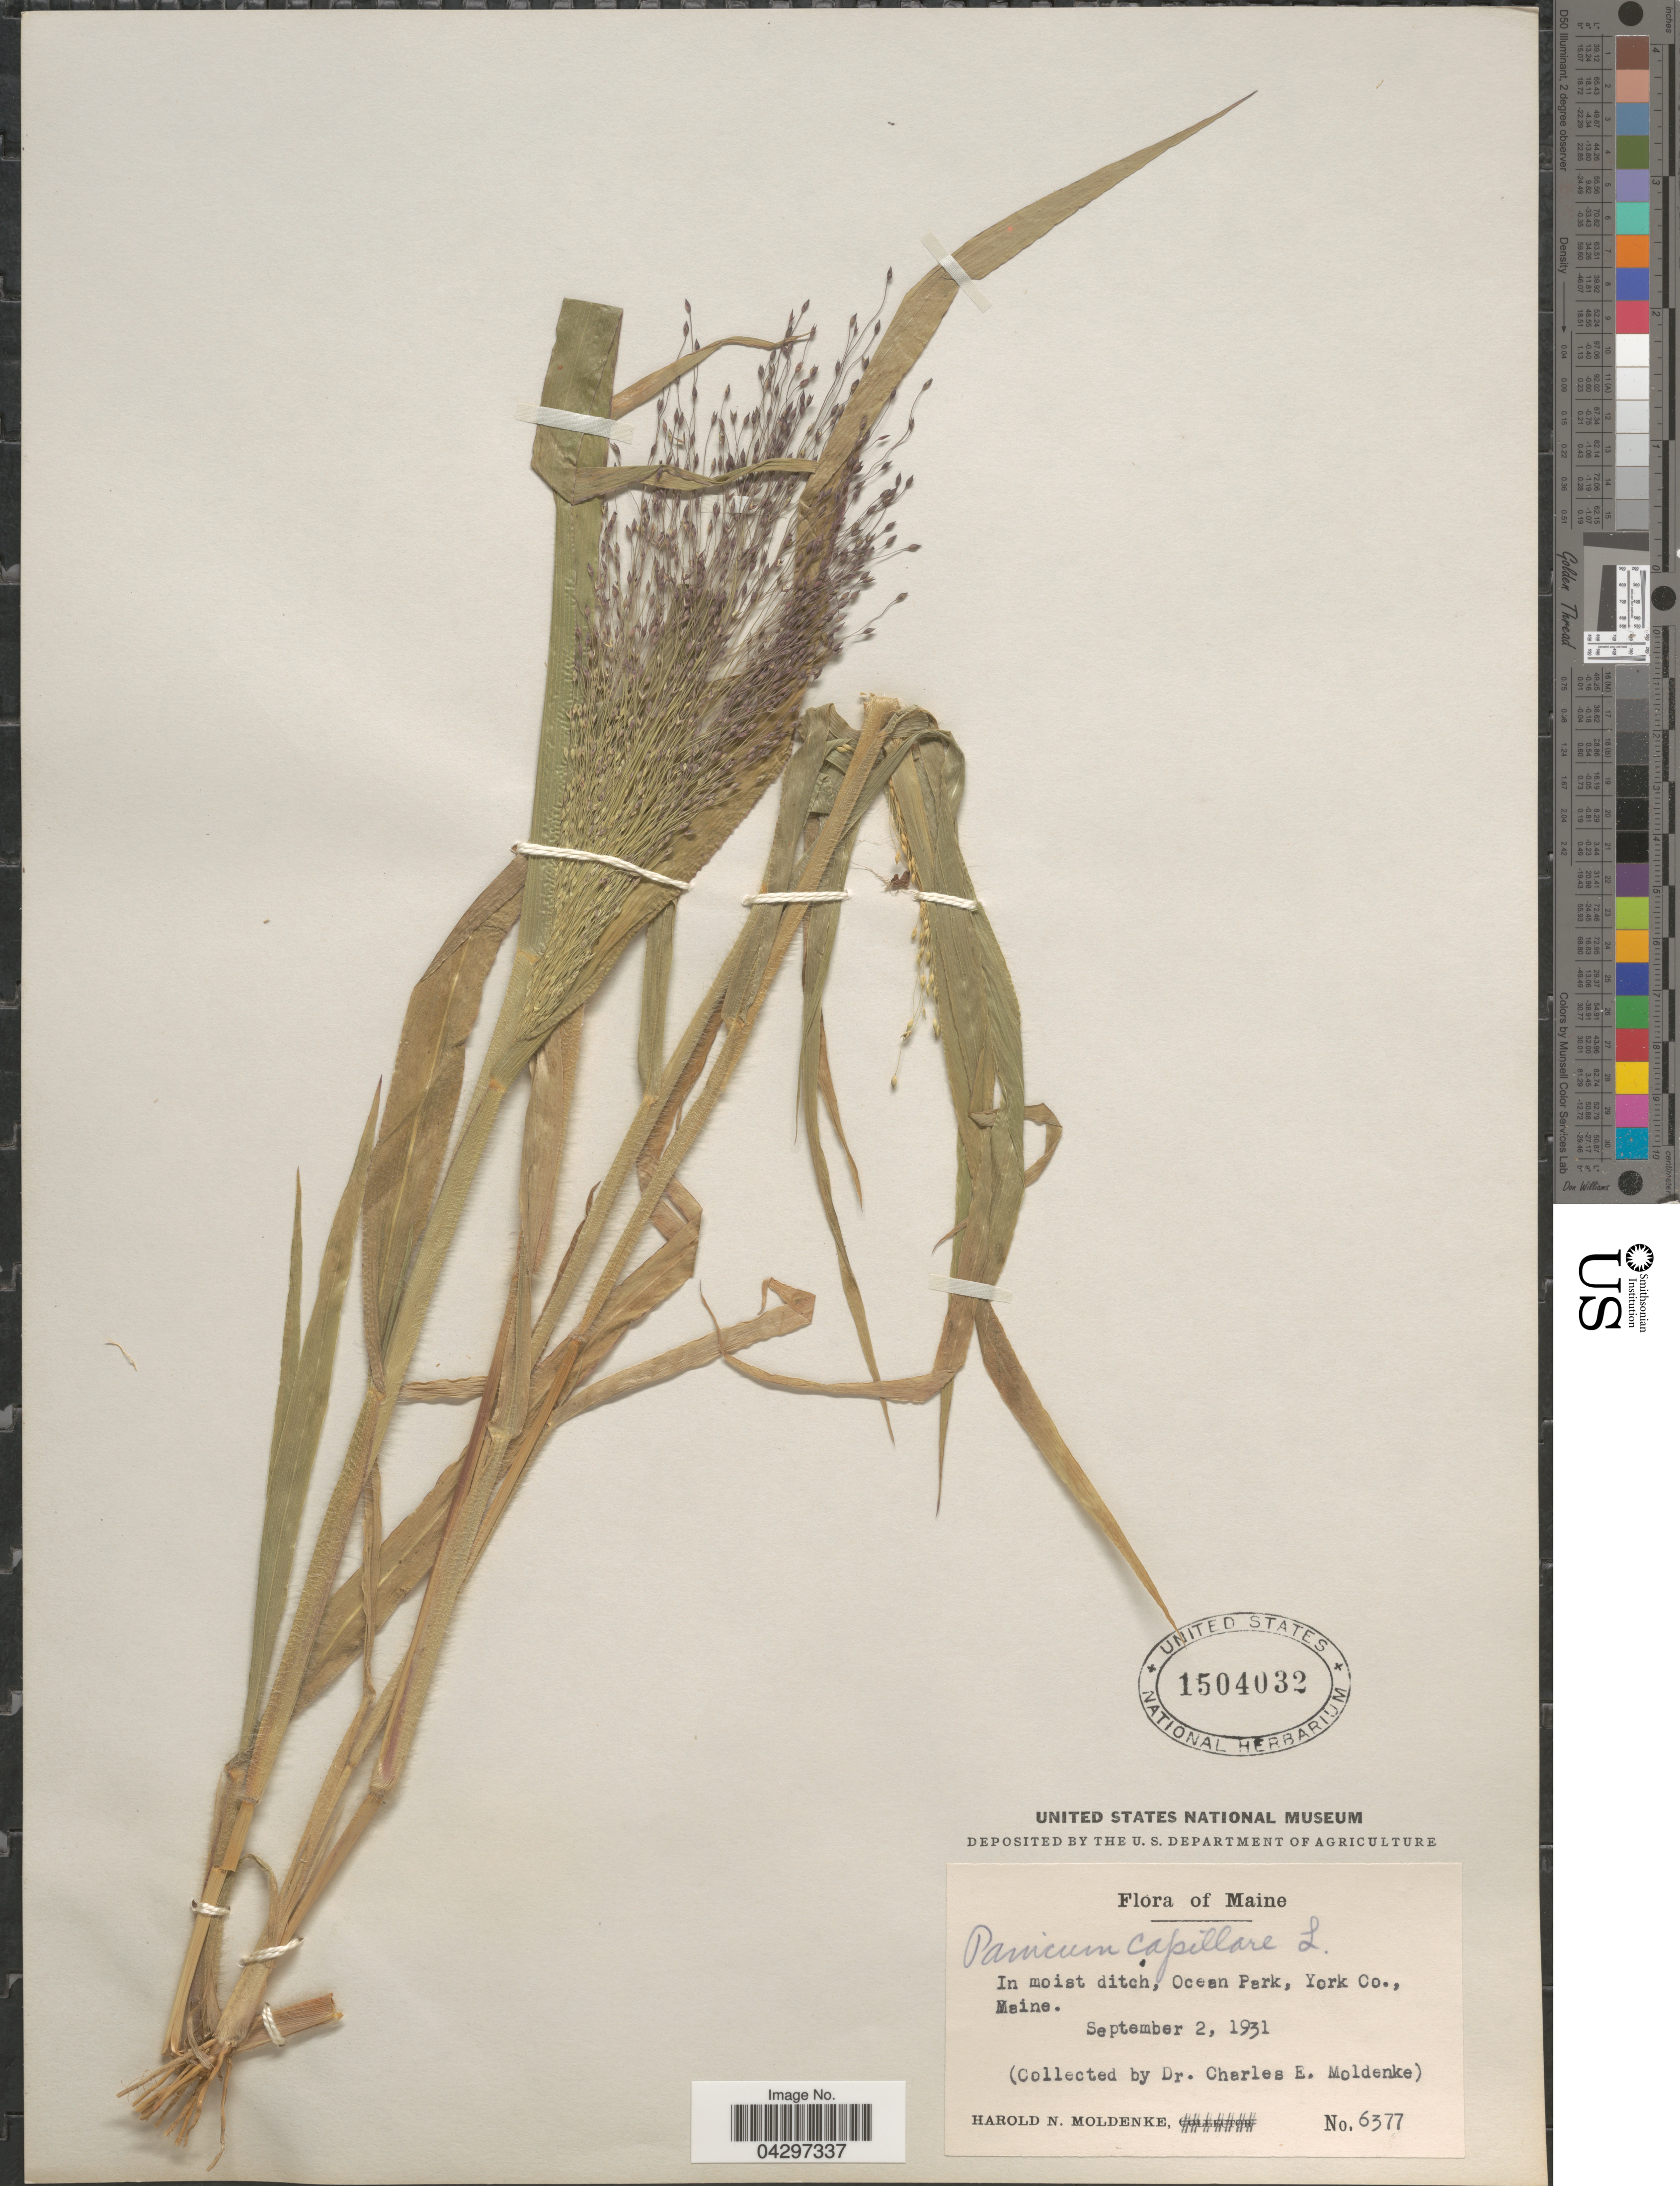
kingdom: Plantae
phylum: Tracheophyta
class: Liliopsida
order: Poales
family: Poaceae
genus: Panicum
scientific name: Panicum capillare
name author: L.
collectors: C. Moldenke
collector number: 6377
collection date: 1931-09-02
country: United States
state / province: Maine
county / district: York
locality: In moist ditch, Ocean Park, York Co.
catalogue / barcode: US 1504032